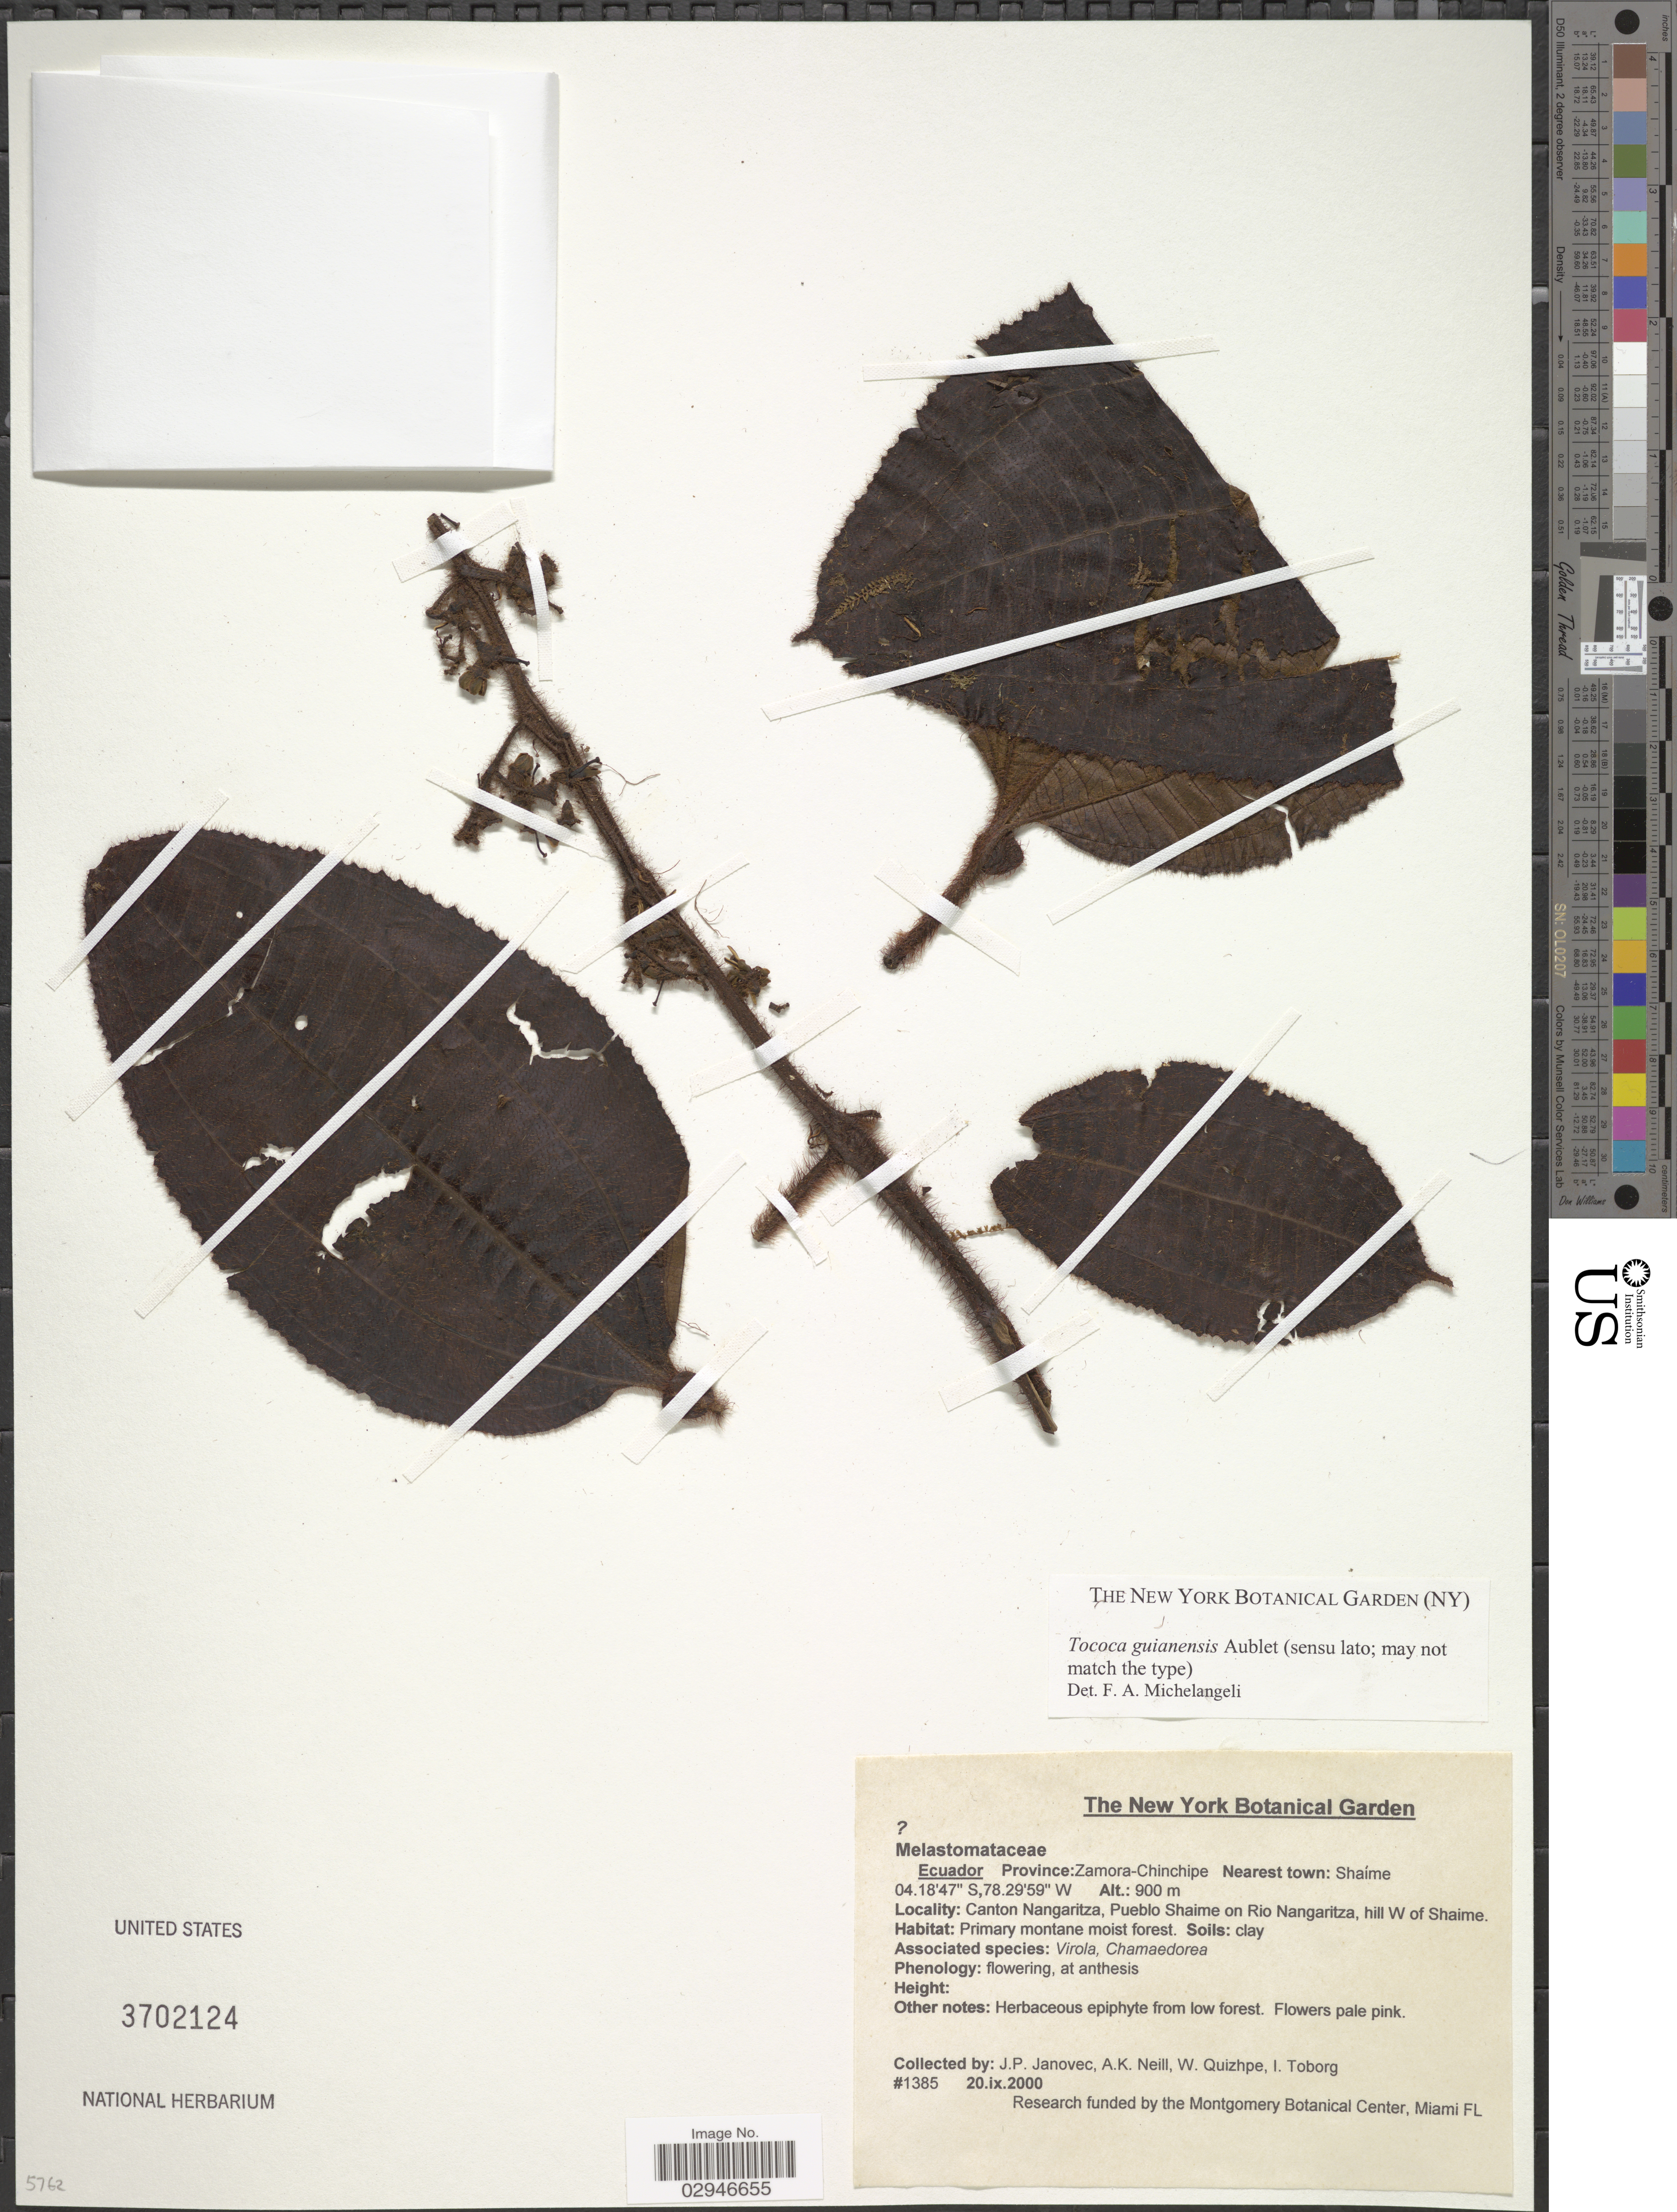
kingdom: Plantae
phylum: Tracheophyta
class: Magnoliopsida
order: Myrtales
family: Melastomataceae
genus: Tococa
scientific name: Tococa guianensis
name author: Aubl.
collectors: J. P. Janovec, A. Neill, W. Quizhpe & I. Toborg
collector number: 1385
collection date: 2000-09-20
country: Ecuador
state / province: Zamora-Chinchipe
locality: Nearest town Shaime, Canton Nangaritza, Pueblo Shaime on Rio Nangaritza, hill W of Shaime.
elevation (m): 900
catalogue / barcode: US 3702124